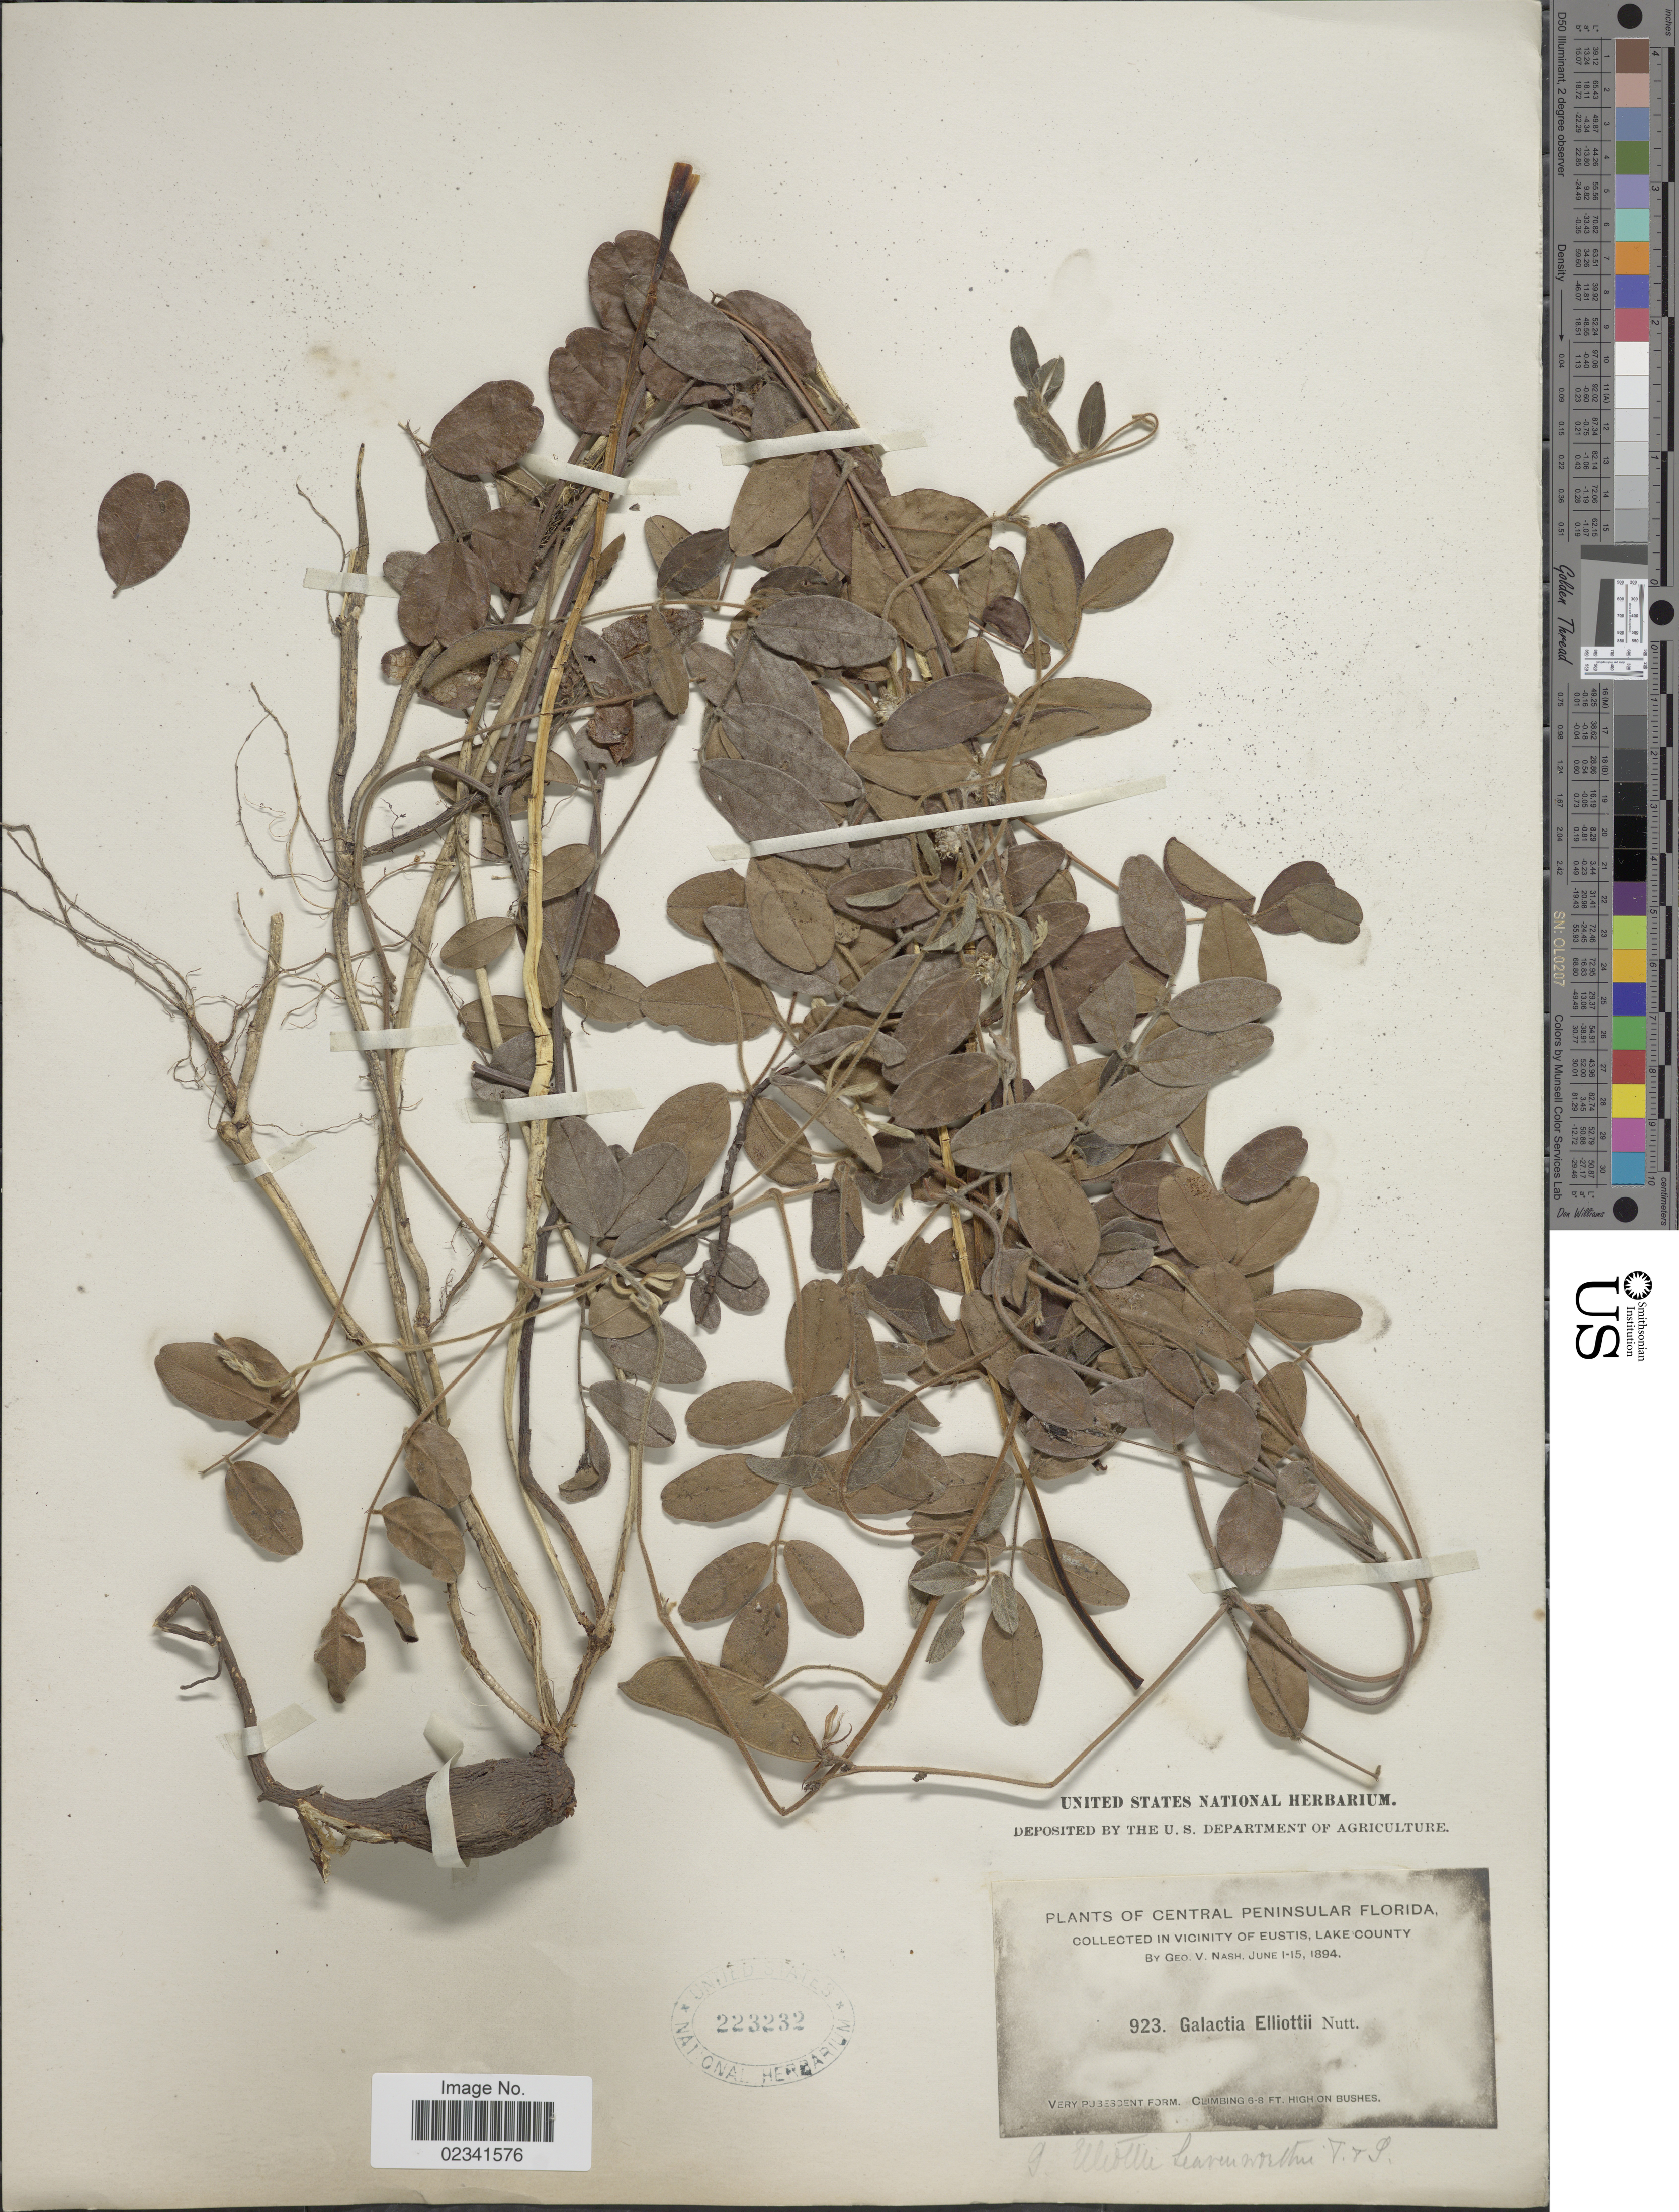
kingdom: Plantae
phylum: Tracheophyta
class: Magnoliopsida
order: Fabales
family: Fabaceae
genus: Galactia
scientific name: Galactia elliottii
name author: Nutt.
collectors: G. V. Nash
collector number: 923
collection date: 1894-06-01/1894-06-15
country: United States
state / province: Florida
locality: Central Peninsular Florida, Vicinity of Eustis Lake County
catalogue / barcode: US 223232